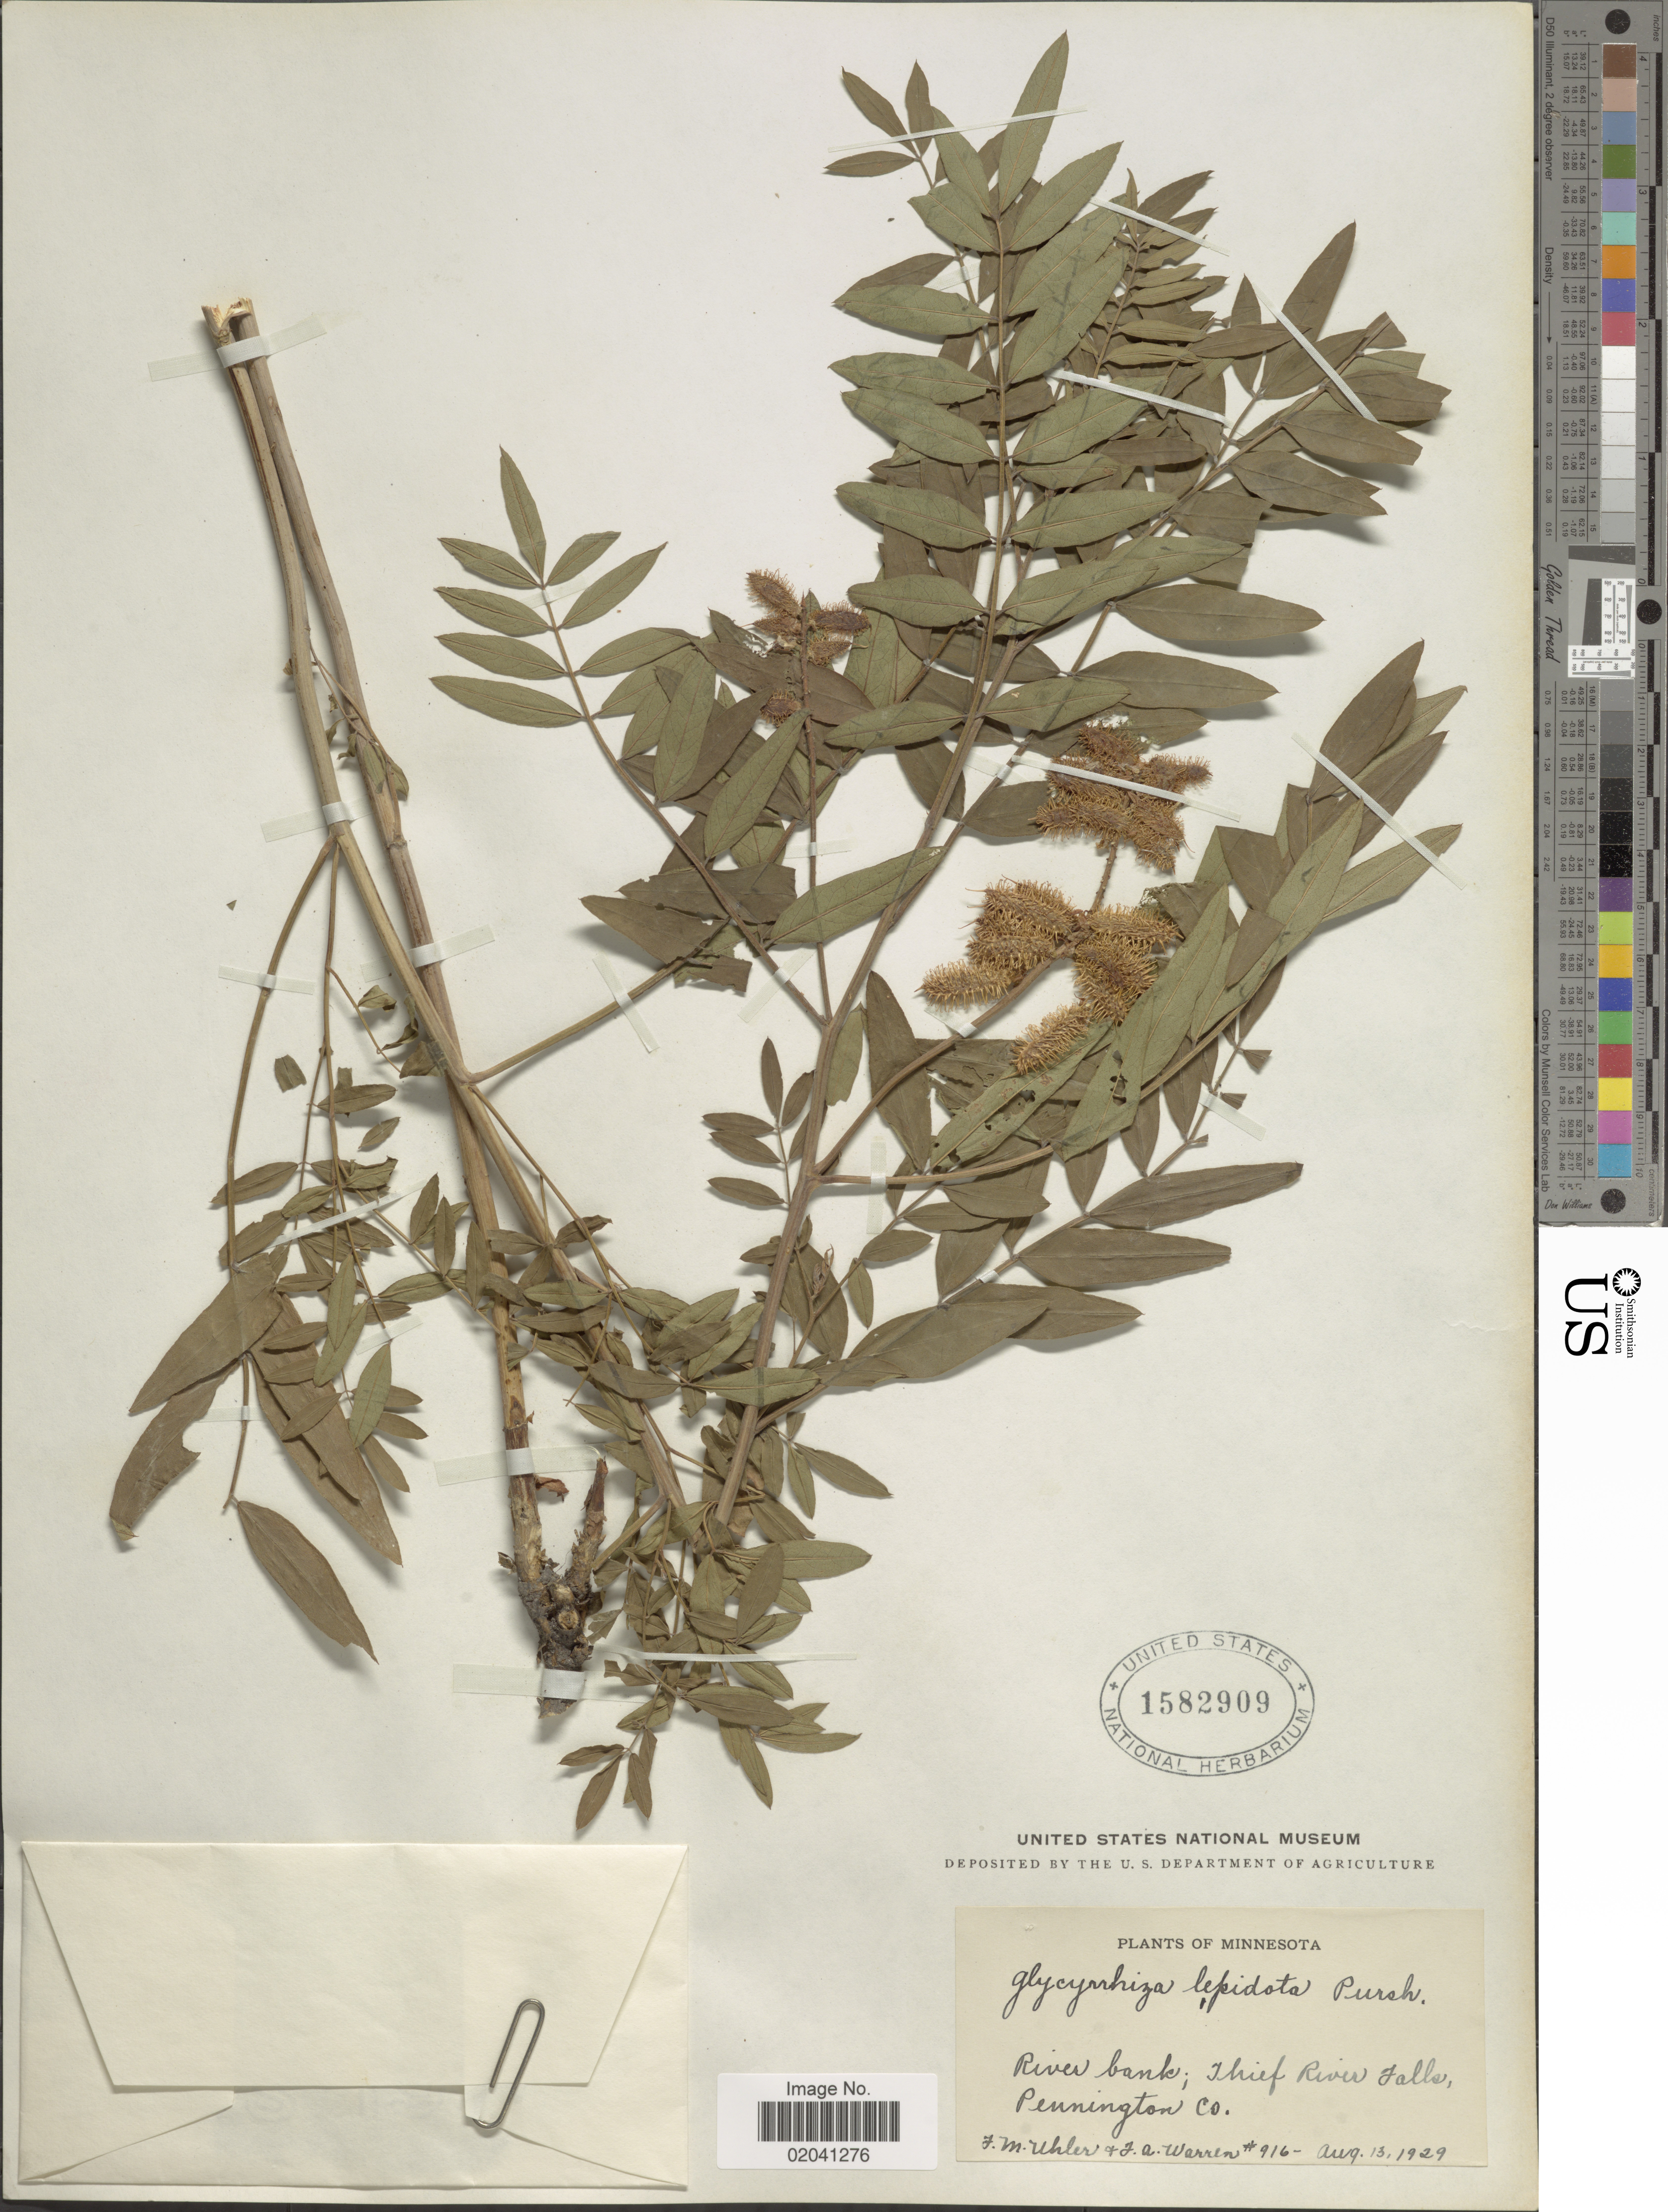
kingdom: Plantae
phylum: Tracheophyta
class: Magnoliopsida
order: Fabales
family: Fabaceae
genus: Glycyrrhiza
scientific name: Glycyrrhiza lepidota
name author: Pursh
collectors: F. M. Uhler & F. Warren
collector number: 916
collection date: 1929-08-13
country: United States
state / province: Minnesota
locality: River bank; Thief River Falls, Pennington Co.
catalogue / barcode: US 1582909